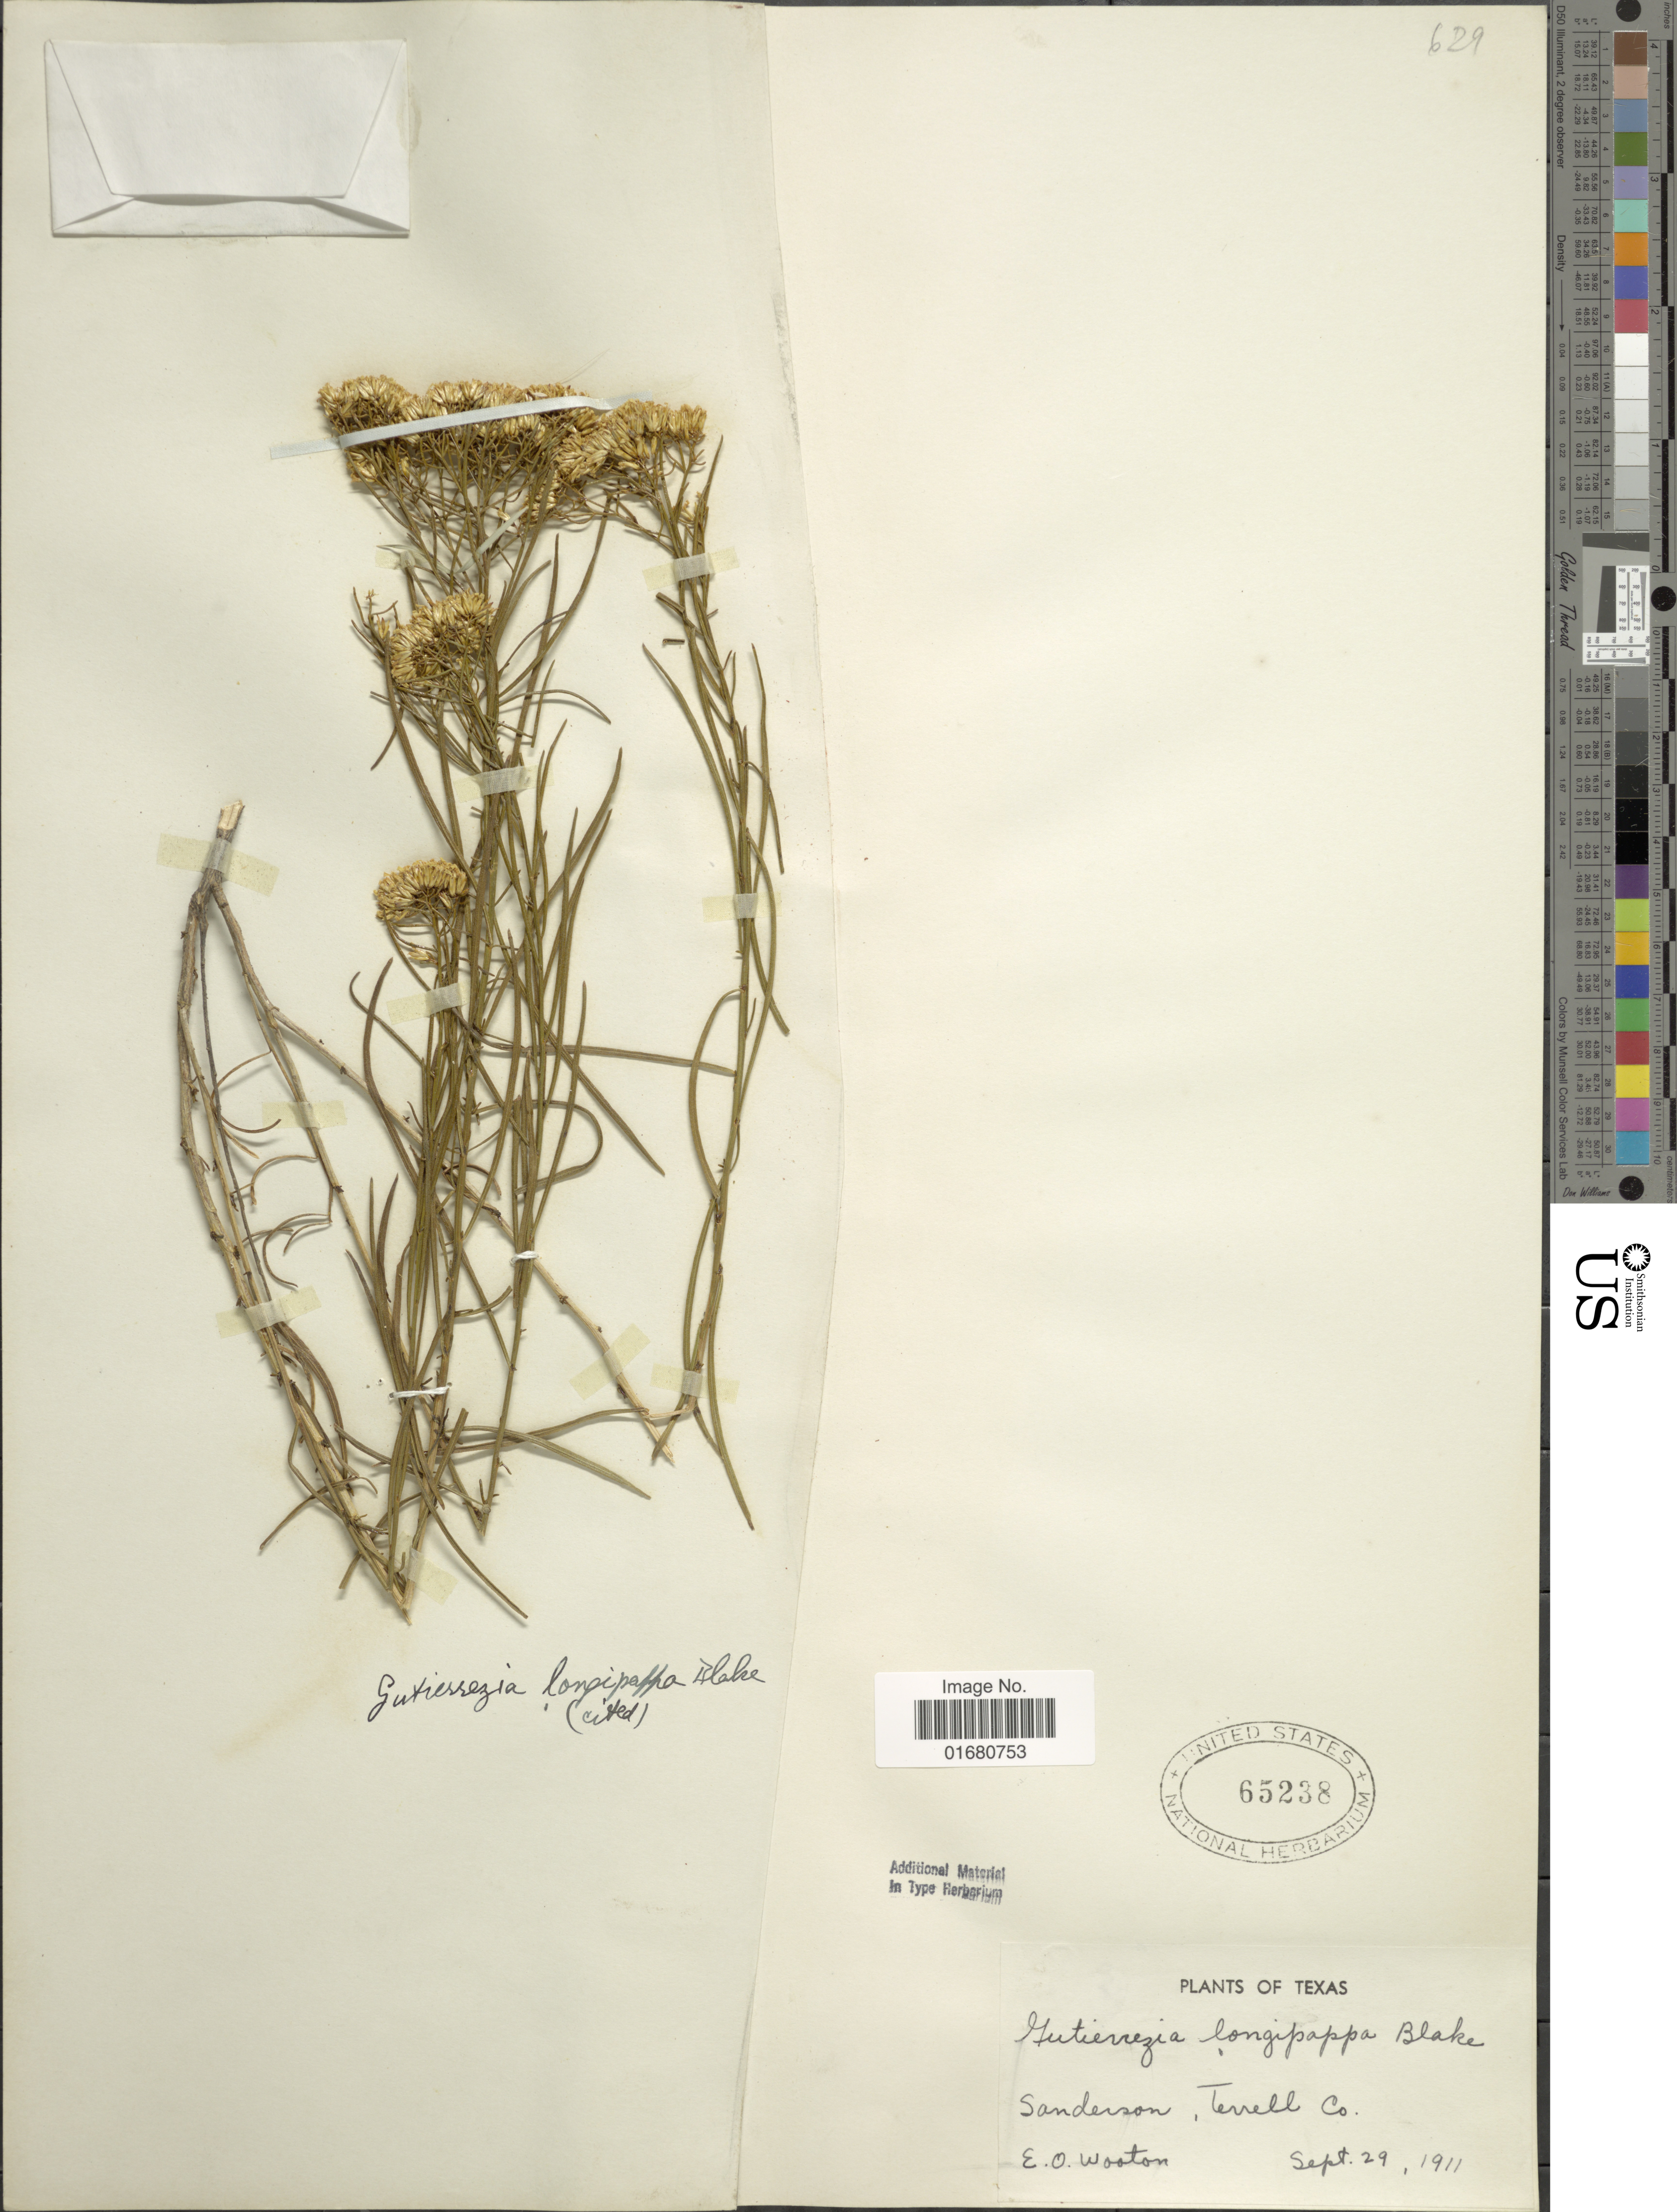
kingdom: Plantae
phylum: Tracheophyta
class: Magnoliopsida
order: Asterales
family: Asteraceae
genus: Gutierrezia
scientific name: Gutierrezia longipappa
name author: S.F. Blake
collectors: E. O. Wooton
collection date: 1911-09-29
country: United States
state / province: Texas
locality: Sanderson, Terrell Co.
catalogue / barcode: US 65238